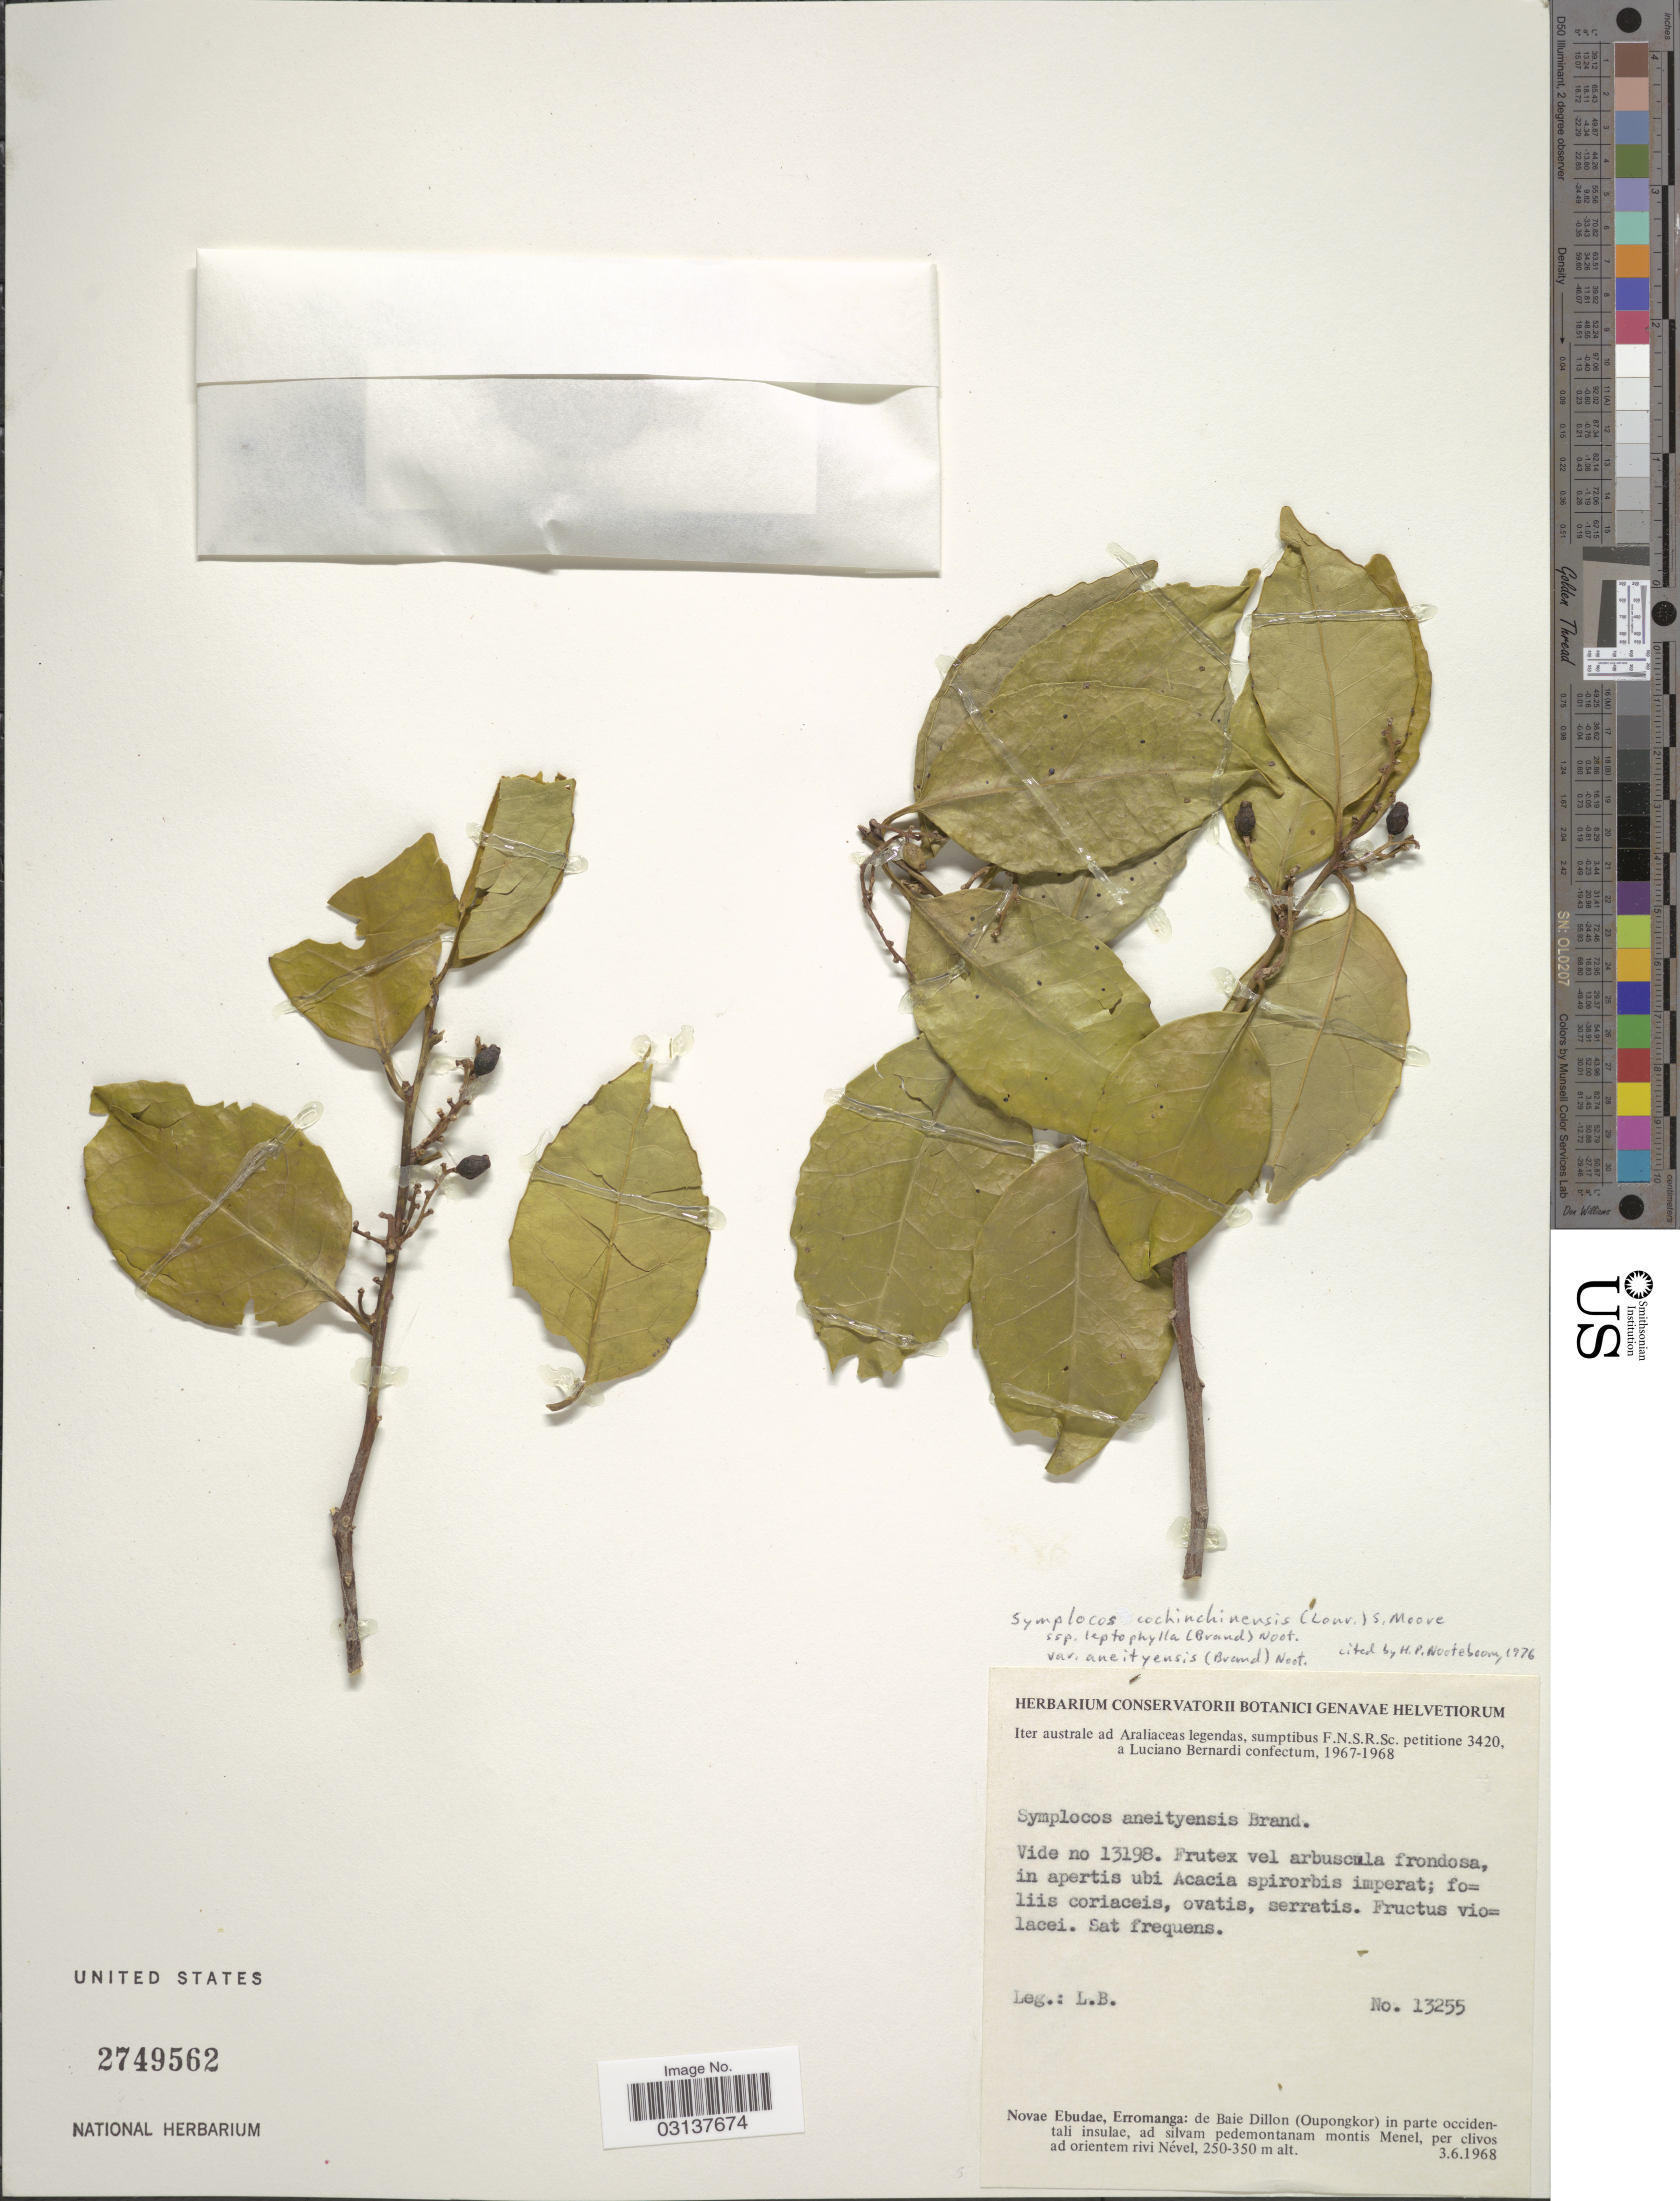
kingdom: Plantae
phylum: Tracheophyta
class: Magnoliopsida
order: Ericales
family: Symplocaceae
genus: Symplocos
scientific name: Symplocos cochinchinensis var. aneityensis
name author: (Brand) Noot.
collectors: L. Bernardi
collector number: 13255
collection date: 1968-06-03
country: Vanuatu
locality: Novae Ebudae, Erromanga: de Baie Dillon (Oupongkor) in parte occidentali insulae, ad silvam pedemontanam montis Menel, per clivos ad orientem rivi Nével.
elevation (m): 250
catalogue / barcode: US 2749562